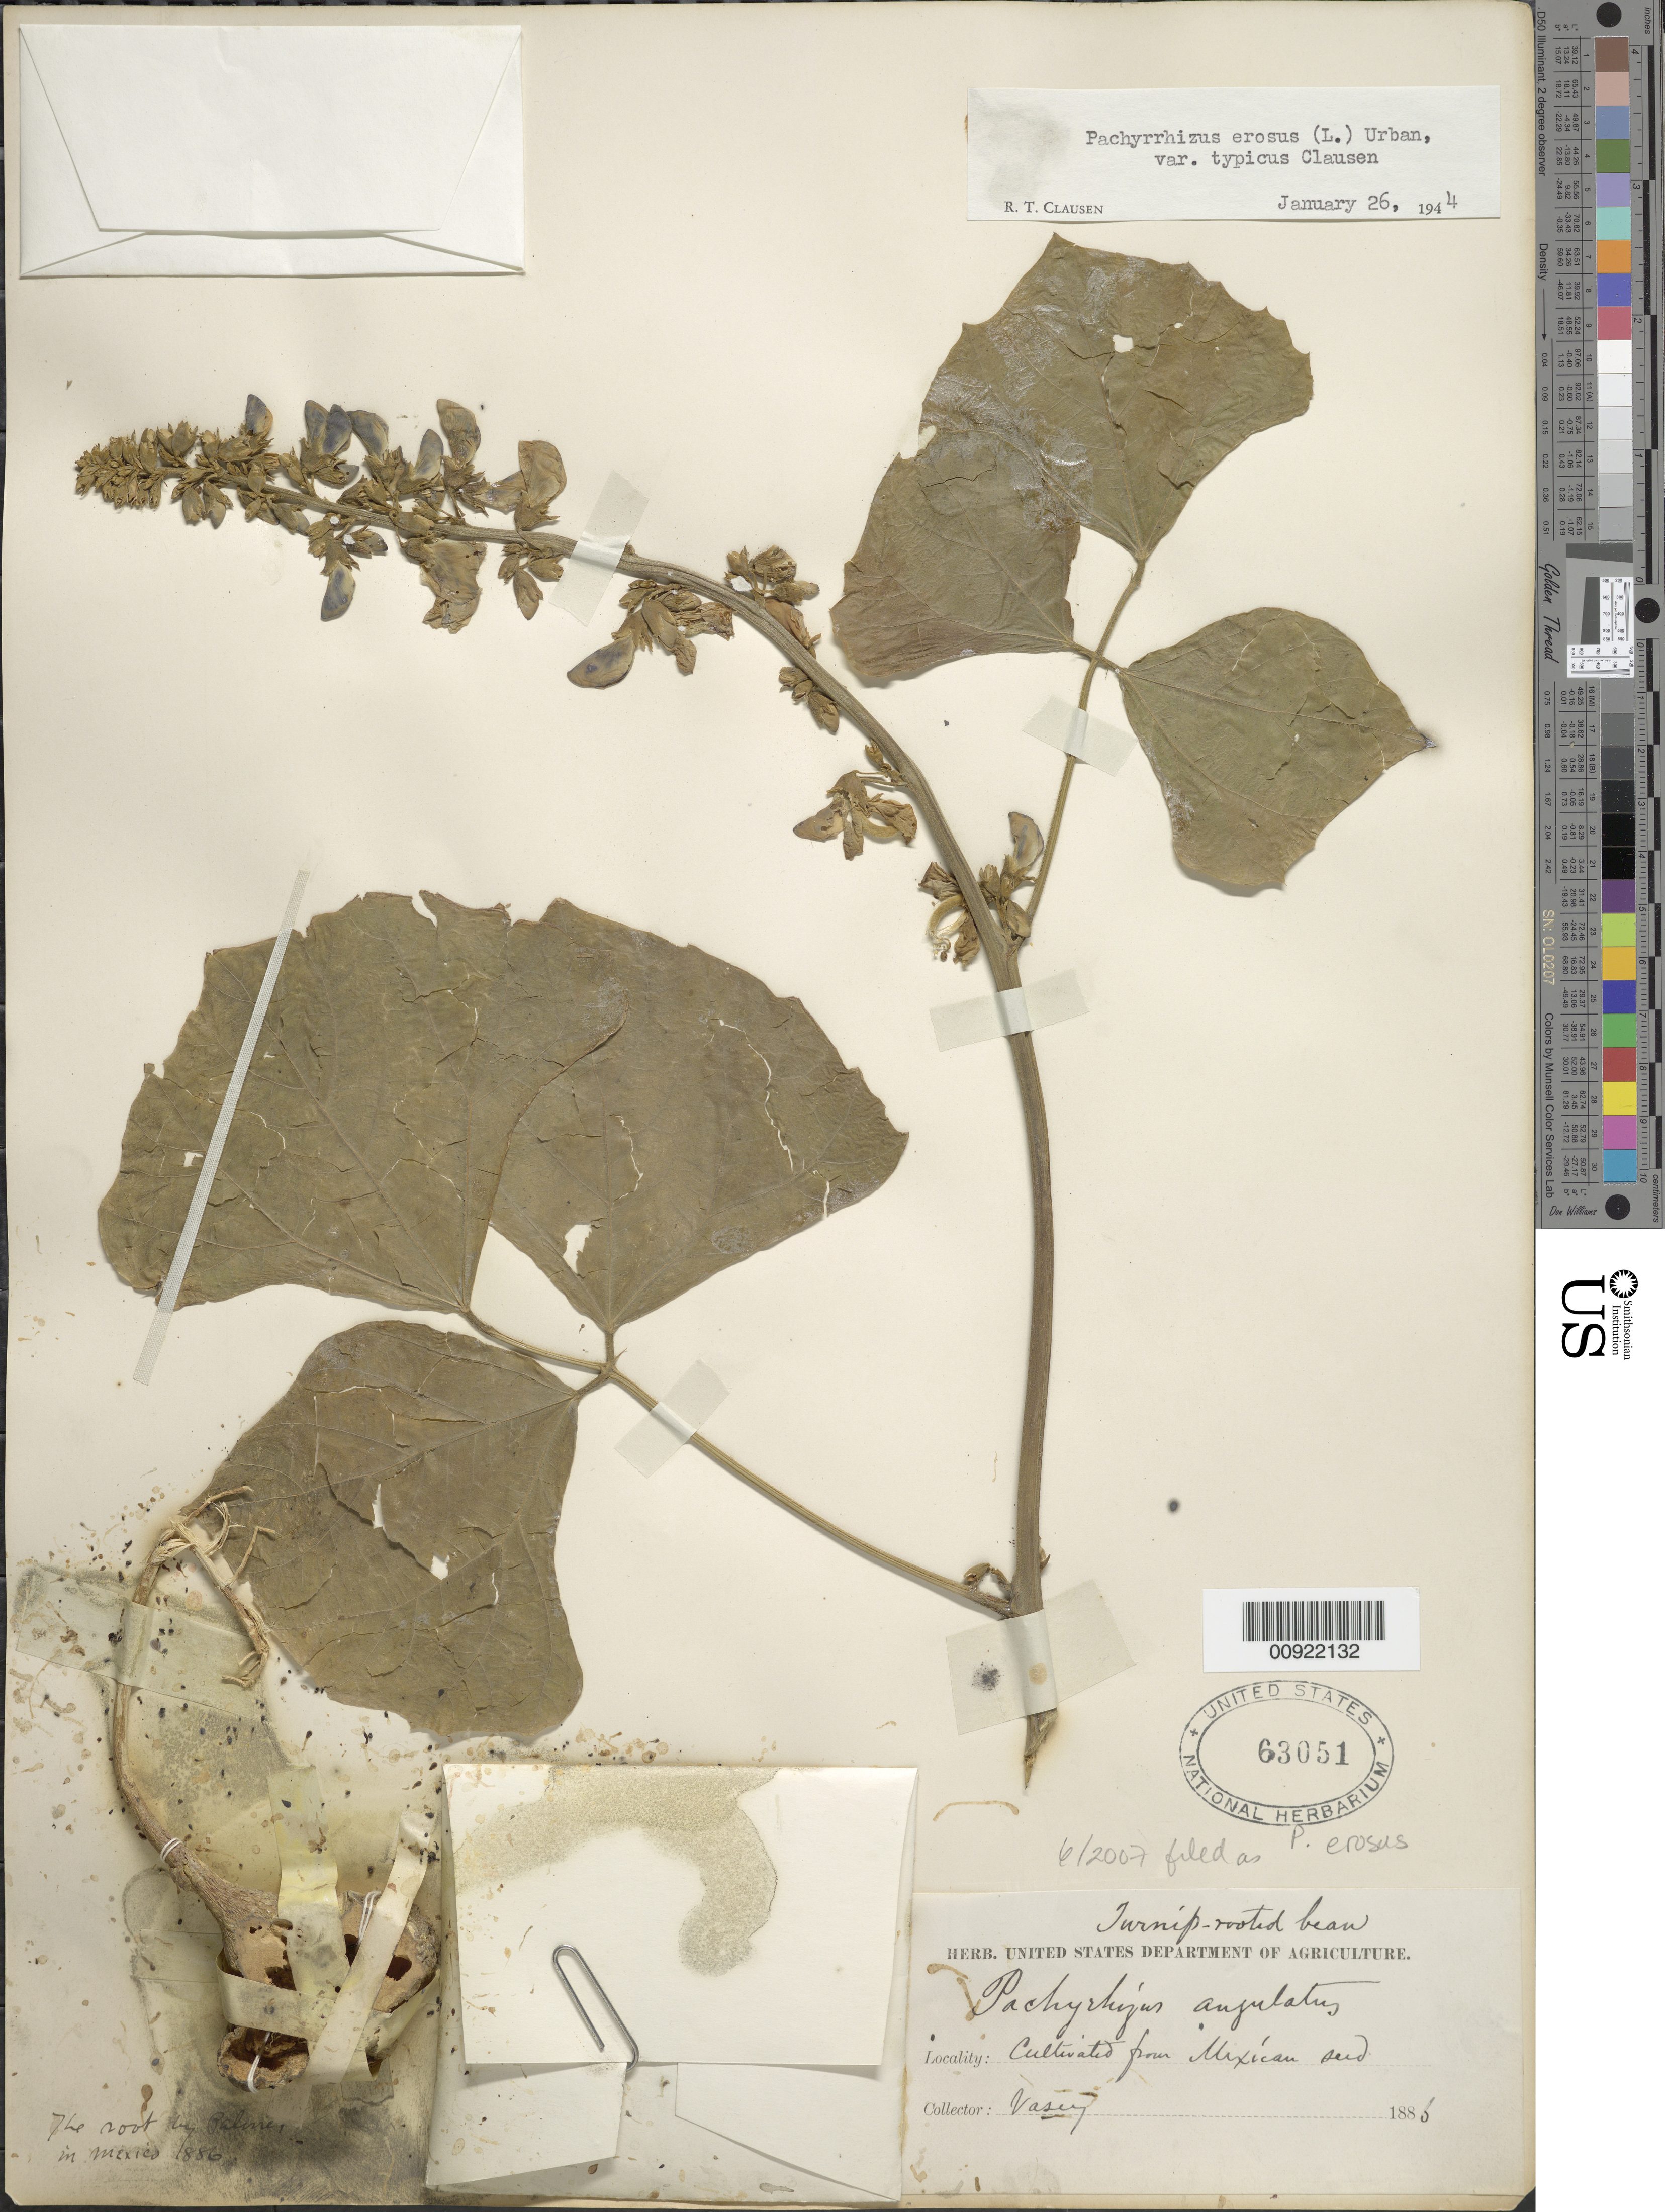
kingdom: Plantae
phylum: Tracheophyta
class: Magnoliopsida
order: Fabales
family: Fabaceae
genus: Pachyrhizus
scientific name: Pachyrhizus erosus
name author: (L.) Urb.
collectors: G. R. Vasey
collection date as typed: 1886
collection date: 1886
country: Mexico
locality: Mexico.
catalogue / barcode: US 63051